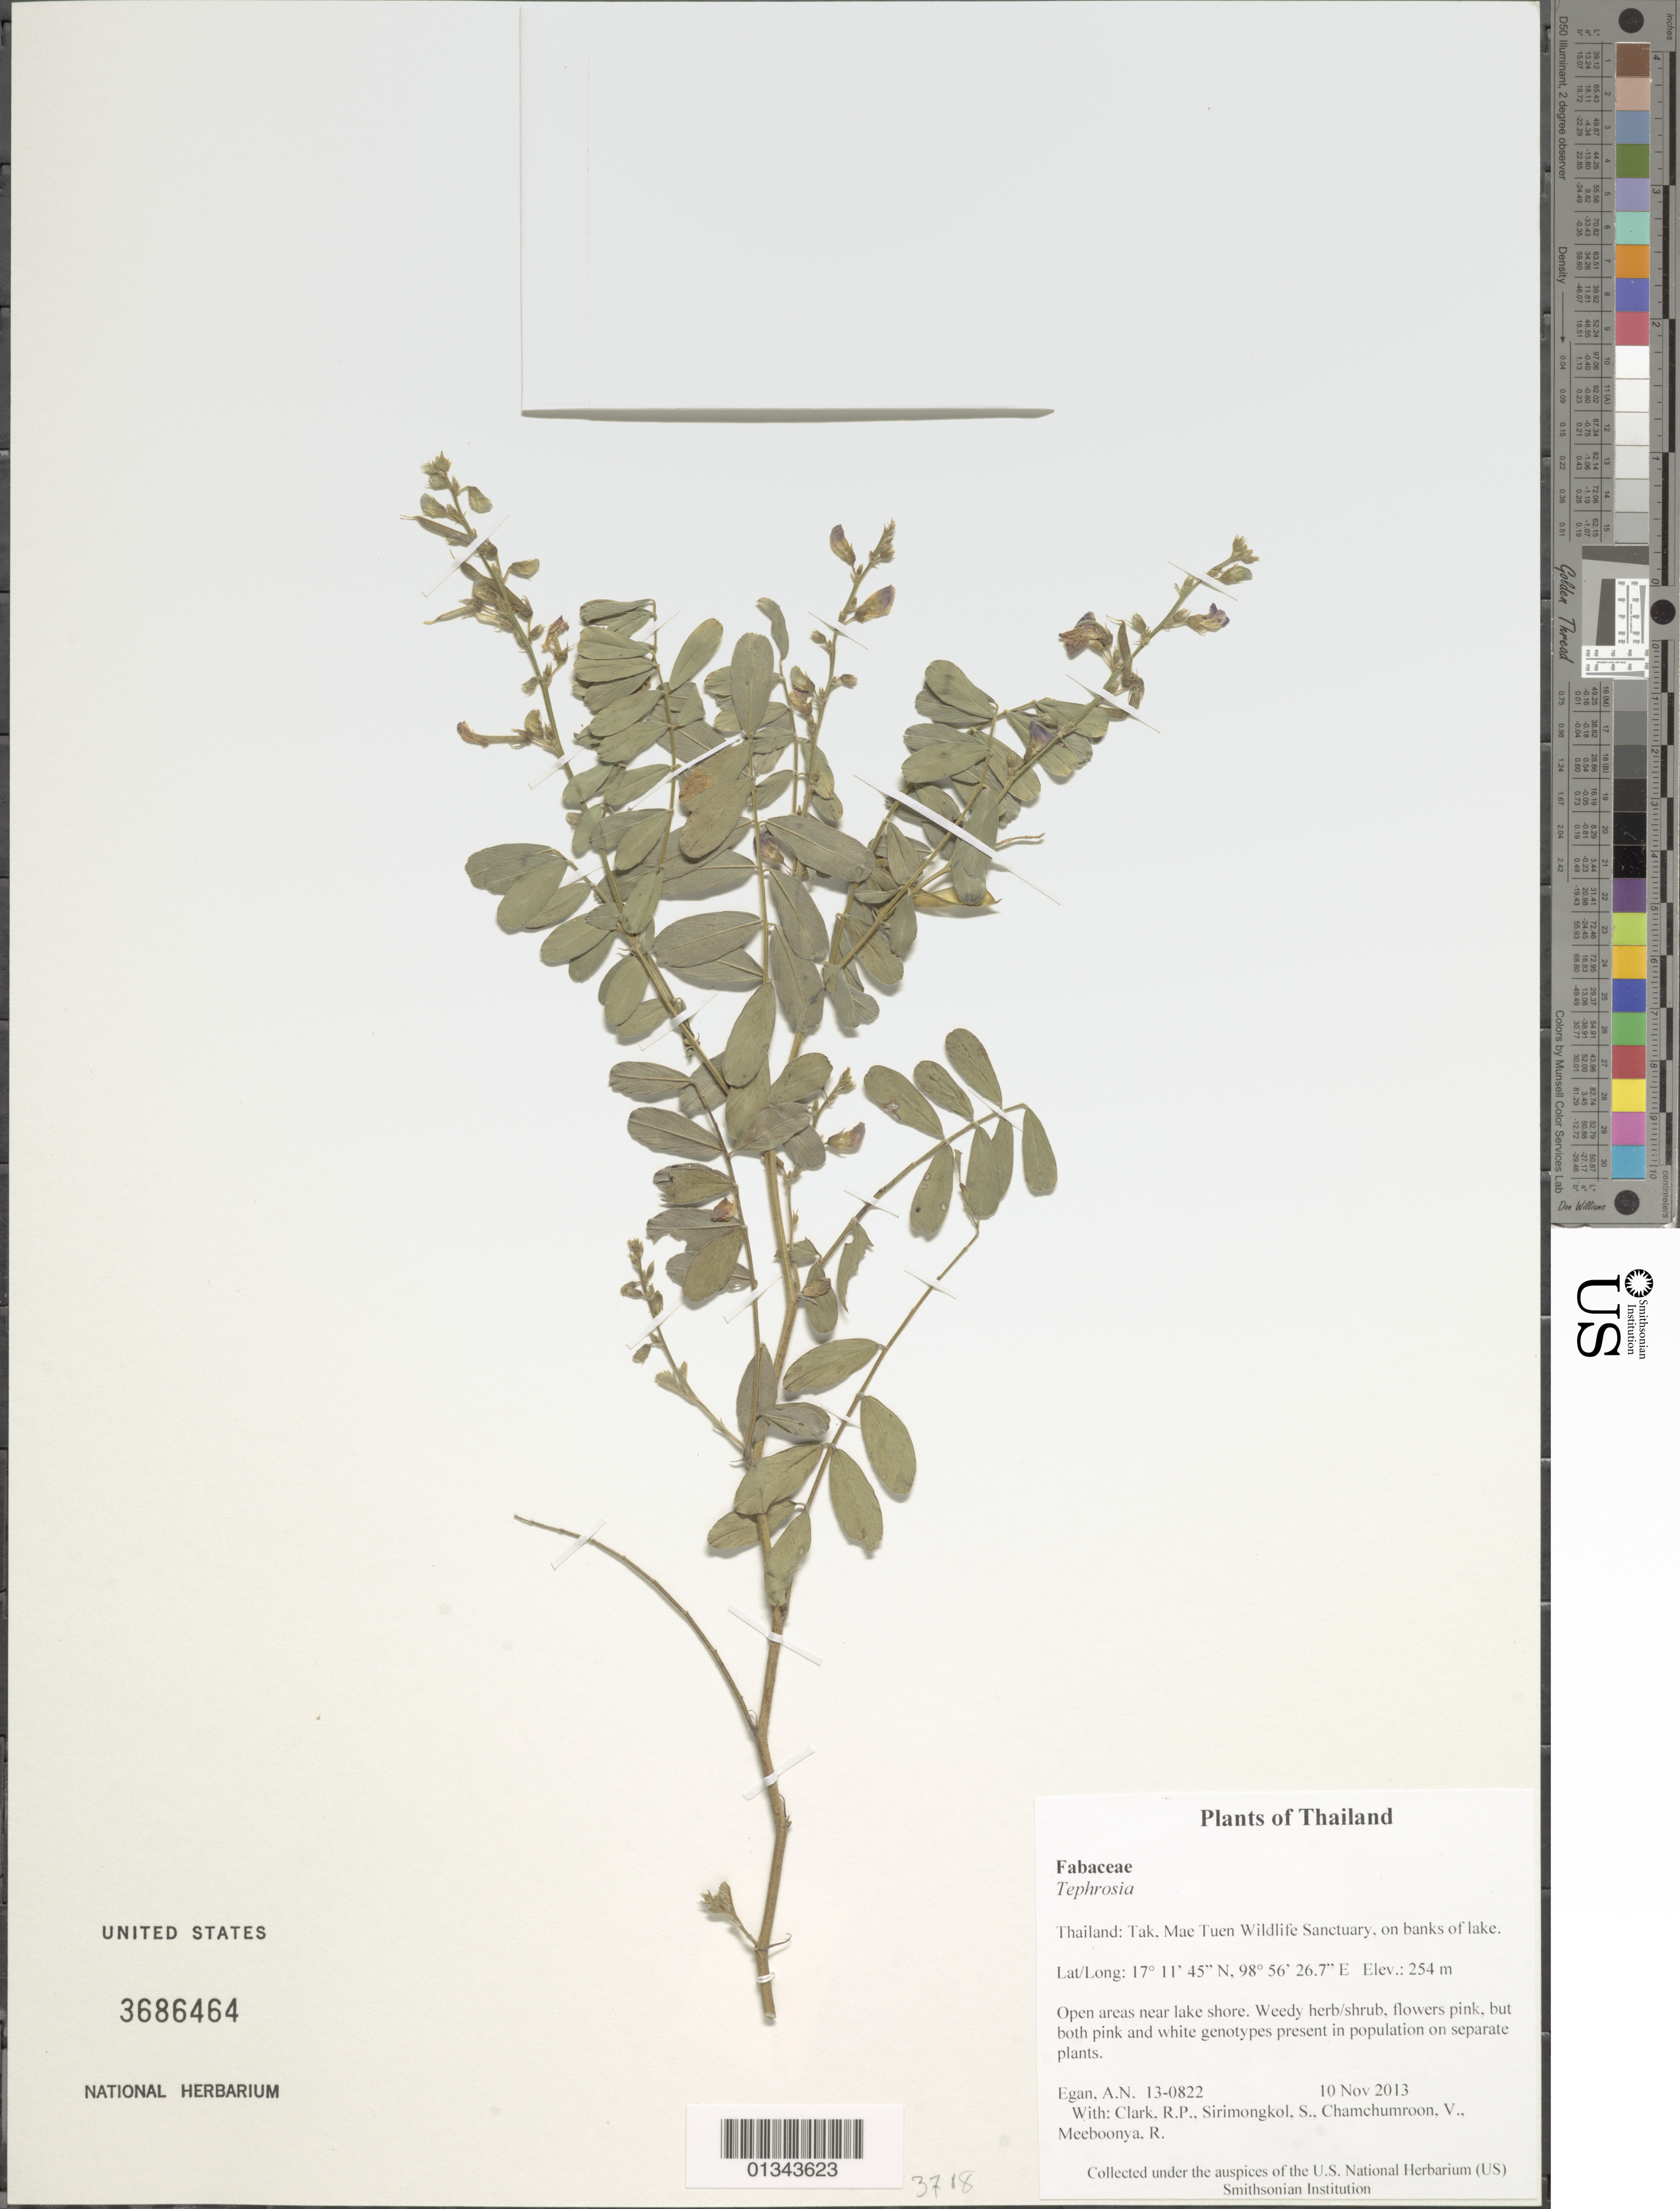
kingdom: Plantae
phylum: Tracheophyta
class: Magnoliopsida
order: Fabales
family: Fabaceae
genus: Tephrosia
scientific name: Tephrosia sp.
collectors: A. N. Egan, R. P. Clark, S. Sirimongkol, V. Chamchumroon & R. Meeboonya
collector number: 13-0822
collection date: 2013-11-10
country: Thailand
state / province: Tak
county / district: Sam Ngao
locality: Mae Tuen Wildlife Sanctuary, on banks of lake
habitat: Open areas near lake shore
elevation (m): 254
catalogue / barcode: US 3686464